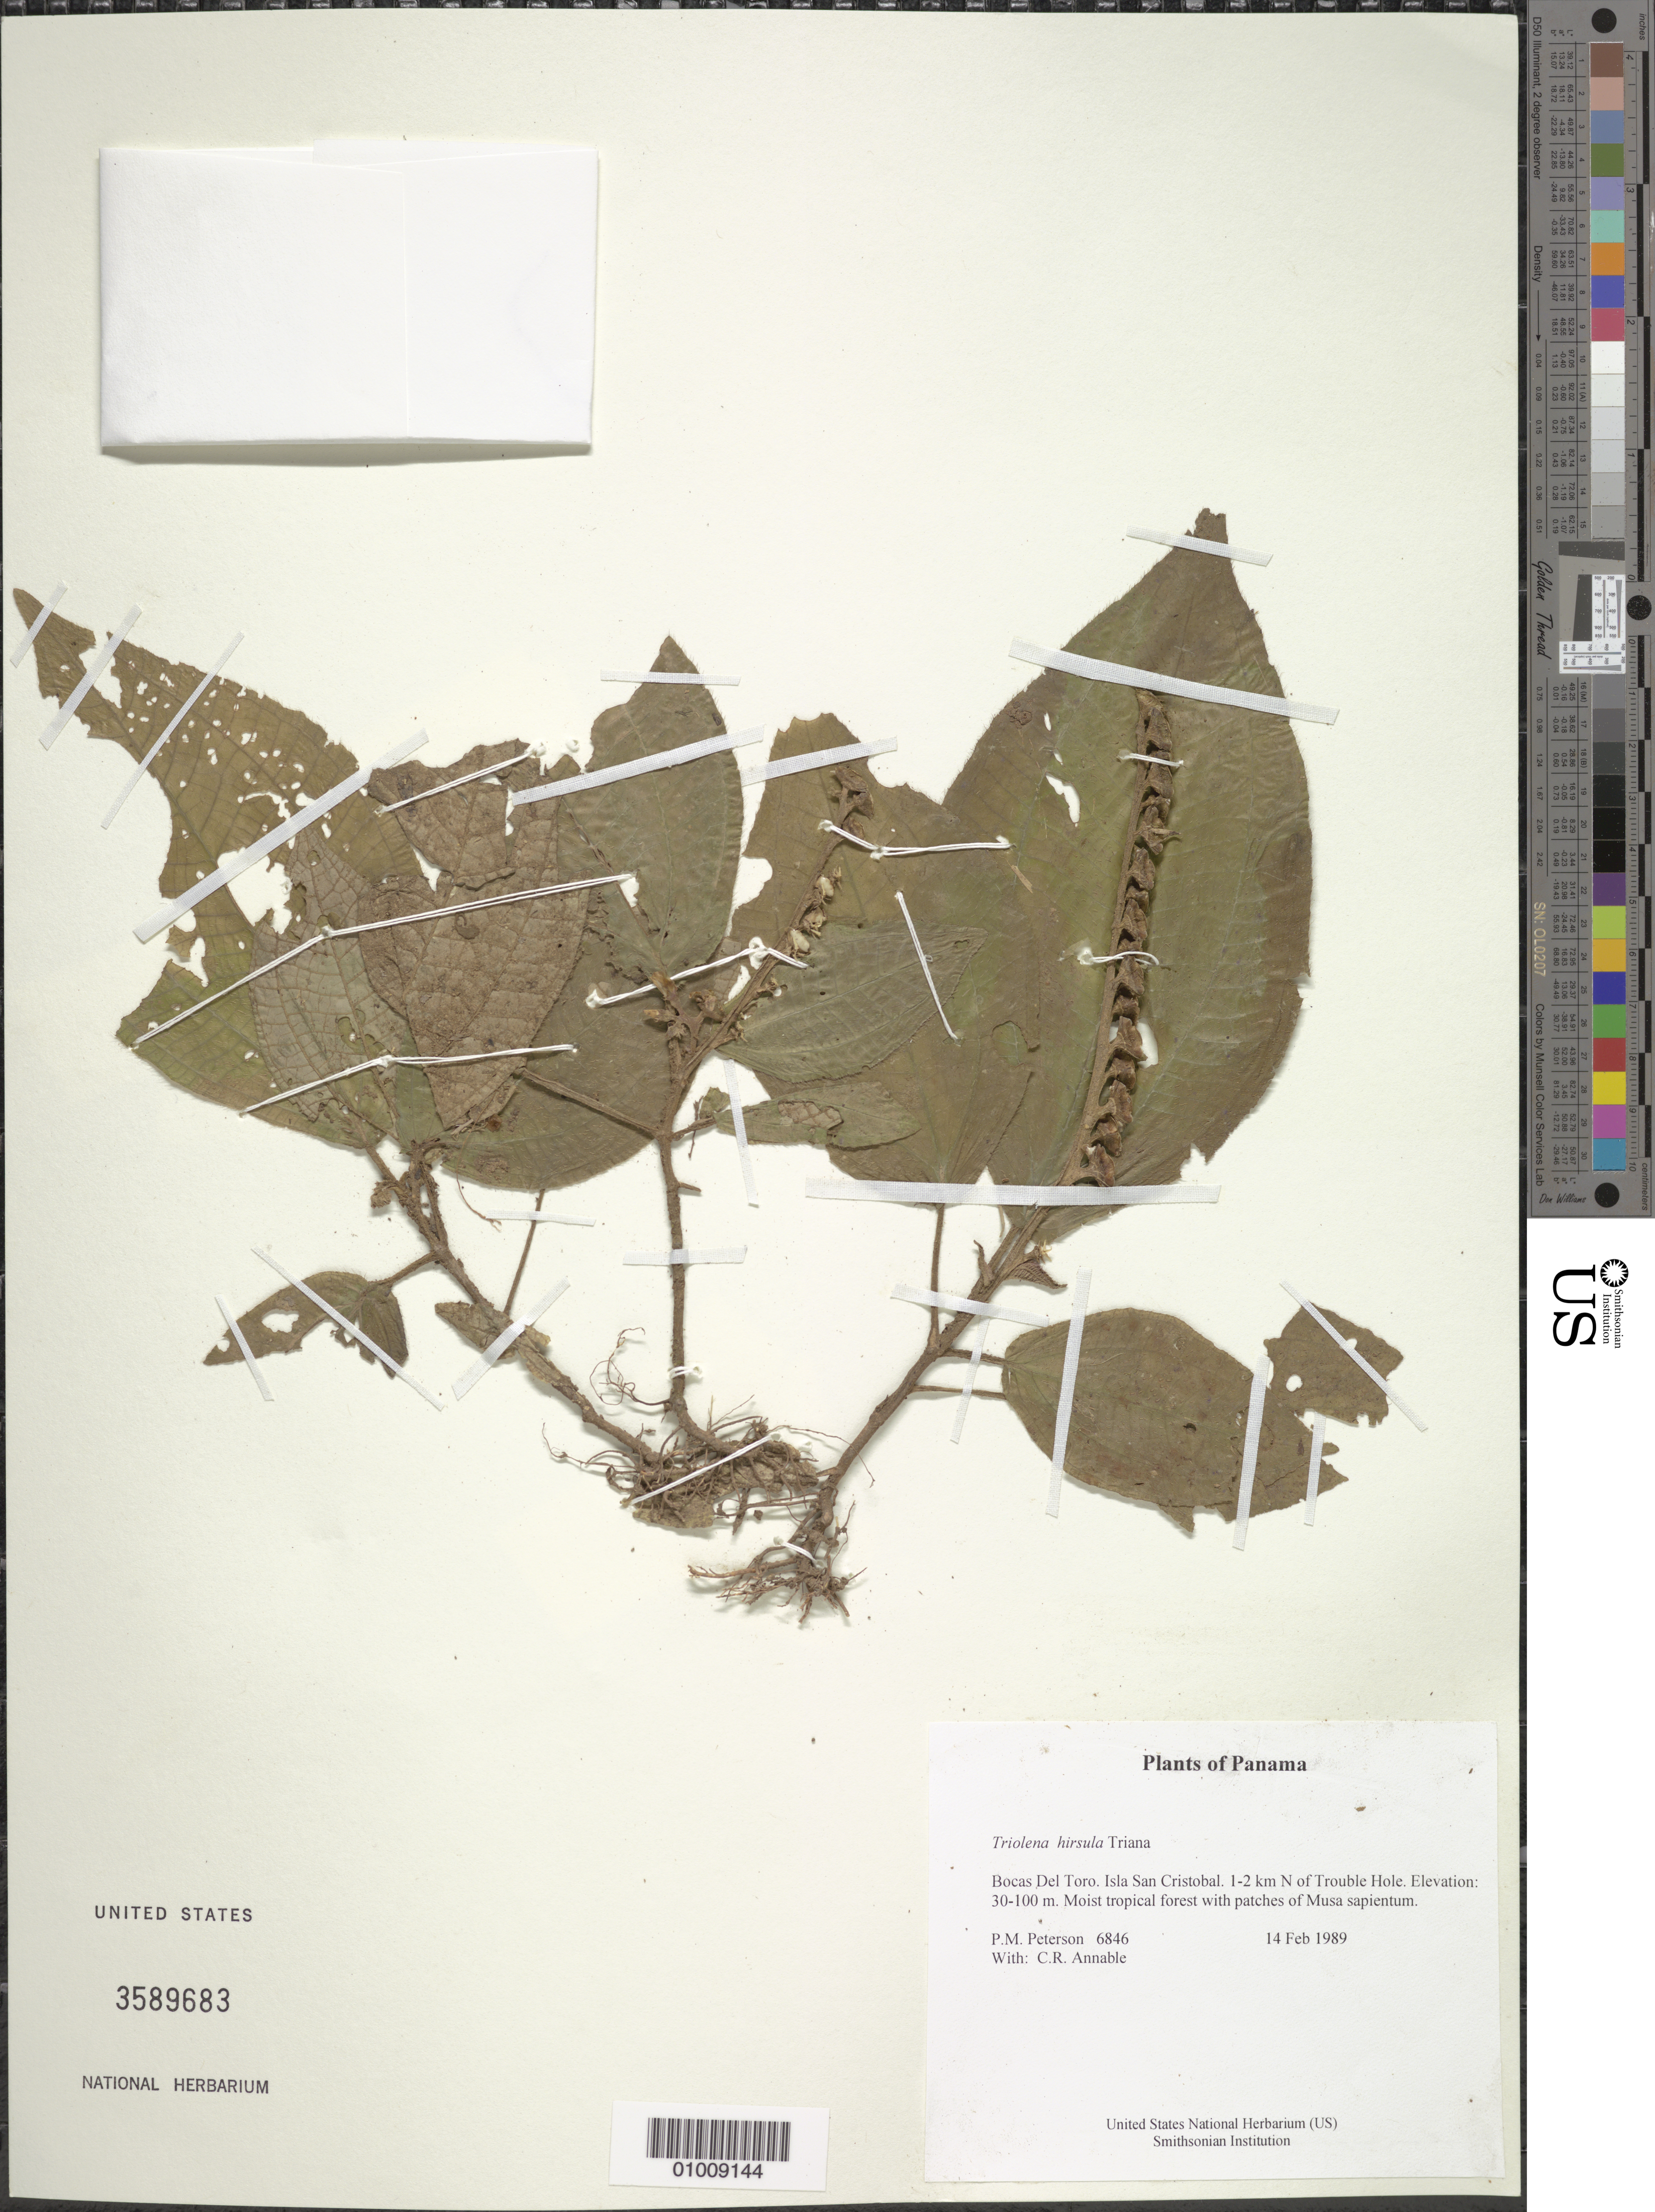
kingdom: Plantae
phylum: Tracheophyta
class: Magnoliopsida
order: Myrtales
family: Melastomataceae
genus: Triolena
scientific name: Triolena hirsuta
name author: (Benth.) Triana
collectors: P. M. Peterson & C. R. Annable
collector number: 06846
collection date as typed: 14 Feb 1989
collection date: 1989-02-14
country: Panama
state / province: Bocas del Toro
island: San Cristobal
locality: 1-2 km N of Trouble Hole.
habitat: Moist tropical forest with patches of Musa sapientum.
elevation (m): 30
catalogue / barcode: US 3589683